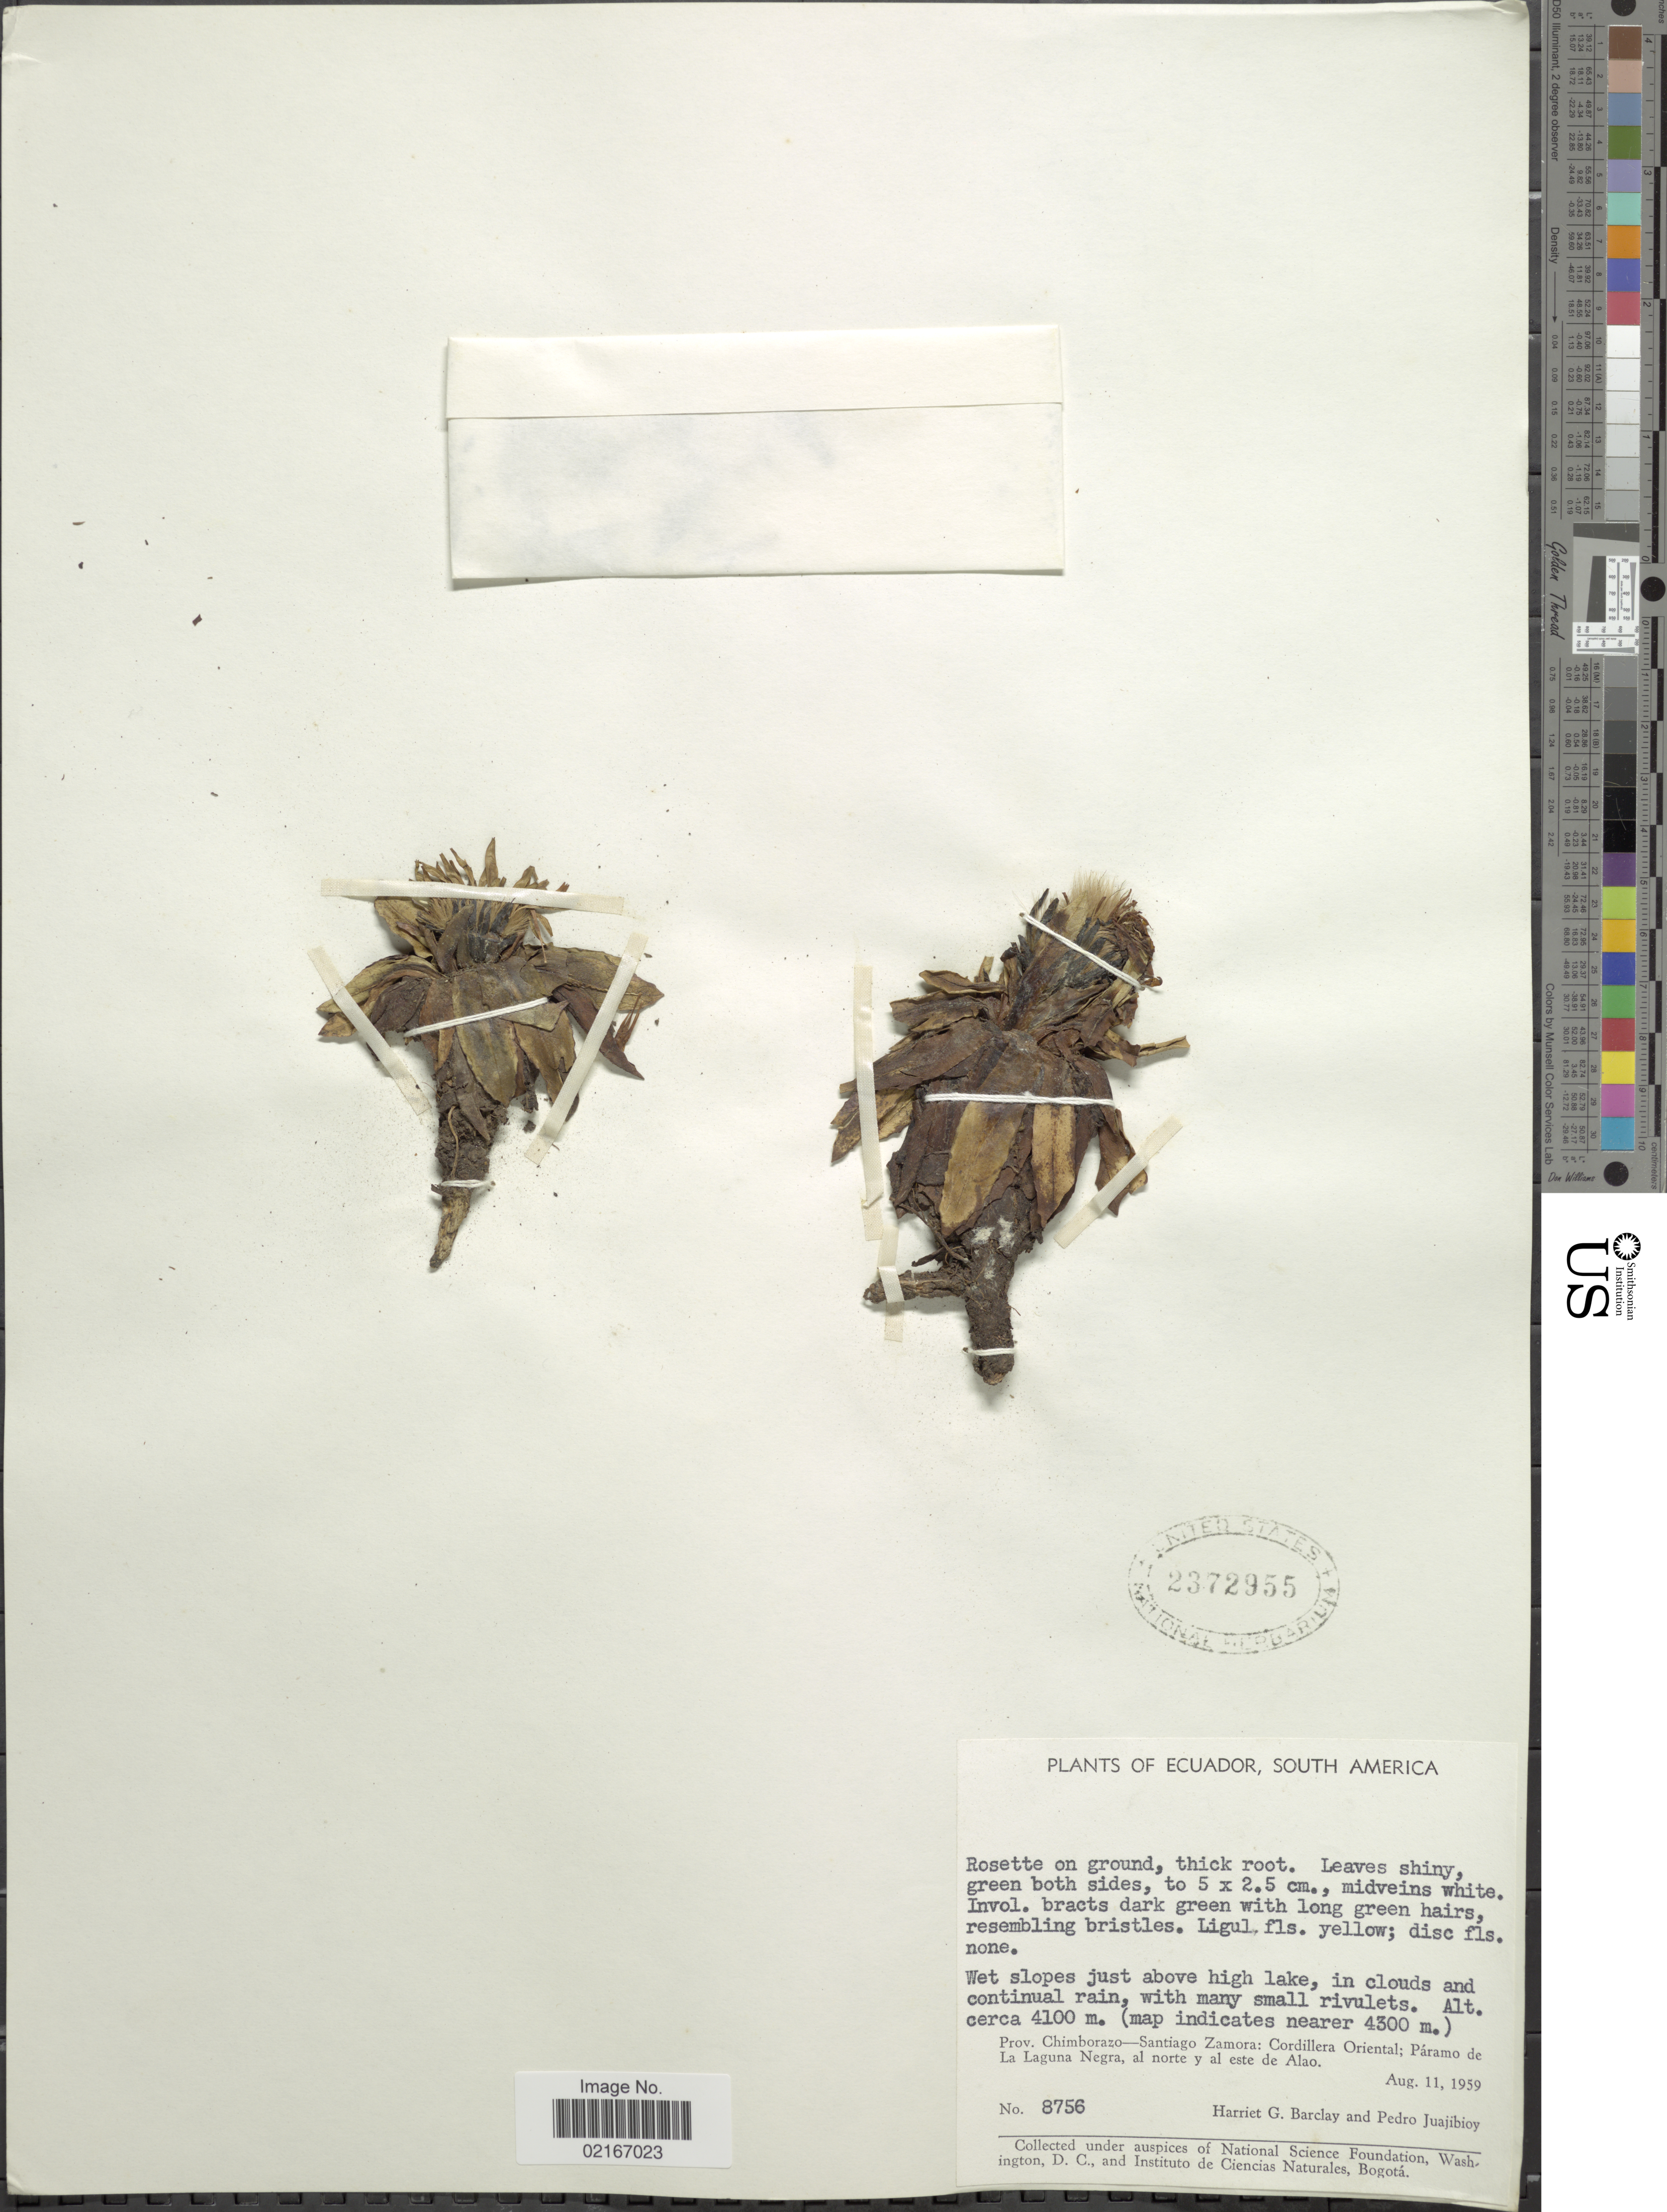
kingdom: Plantae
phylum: Tracheophyta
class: Magnoliopsida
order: Asterales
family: Asteraceae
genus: Hypochaeris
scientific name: Hypochaeris sp.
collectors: H. G. Barclay & P. Juajibioy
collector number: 8756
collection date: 1959-08-11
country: Ecuador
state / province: Chimborazo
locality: Wet slopes just above high lake, in clouds and continual rain, Prov. Chimborazo - Santiago Zamora: Cordillera Oriental: Paramo de La Laguna Negra, al norte y al este de Alao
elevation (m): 4100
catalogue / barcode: US 2372955